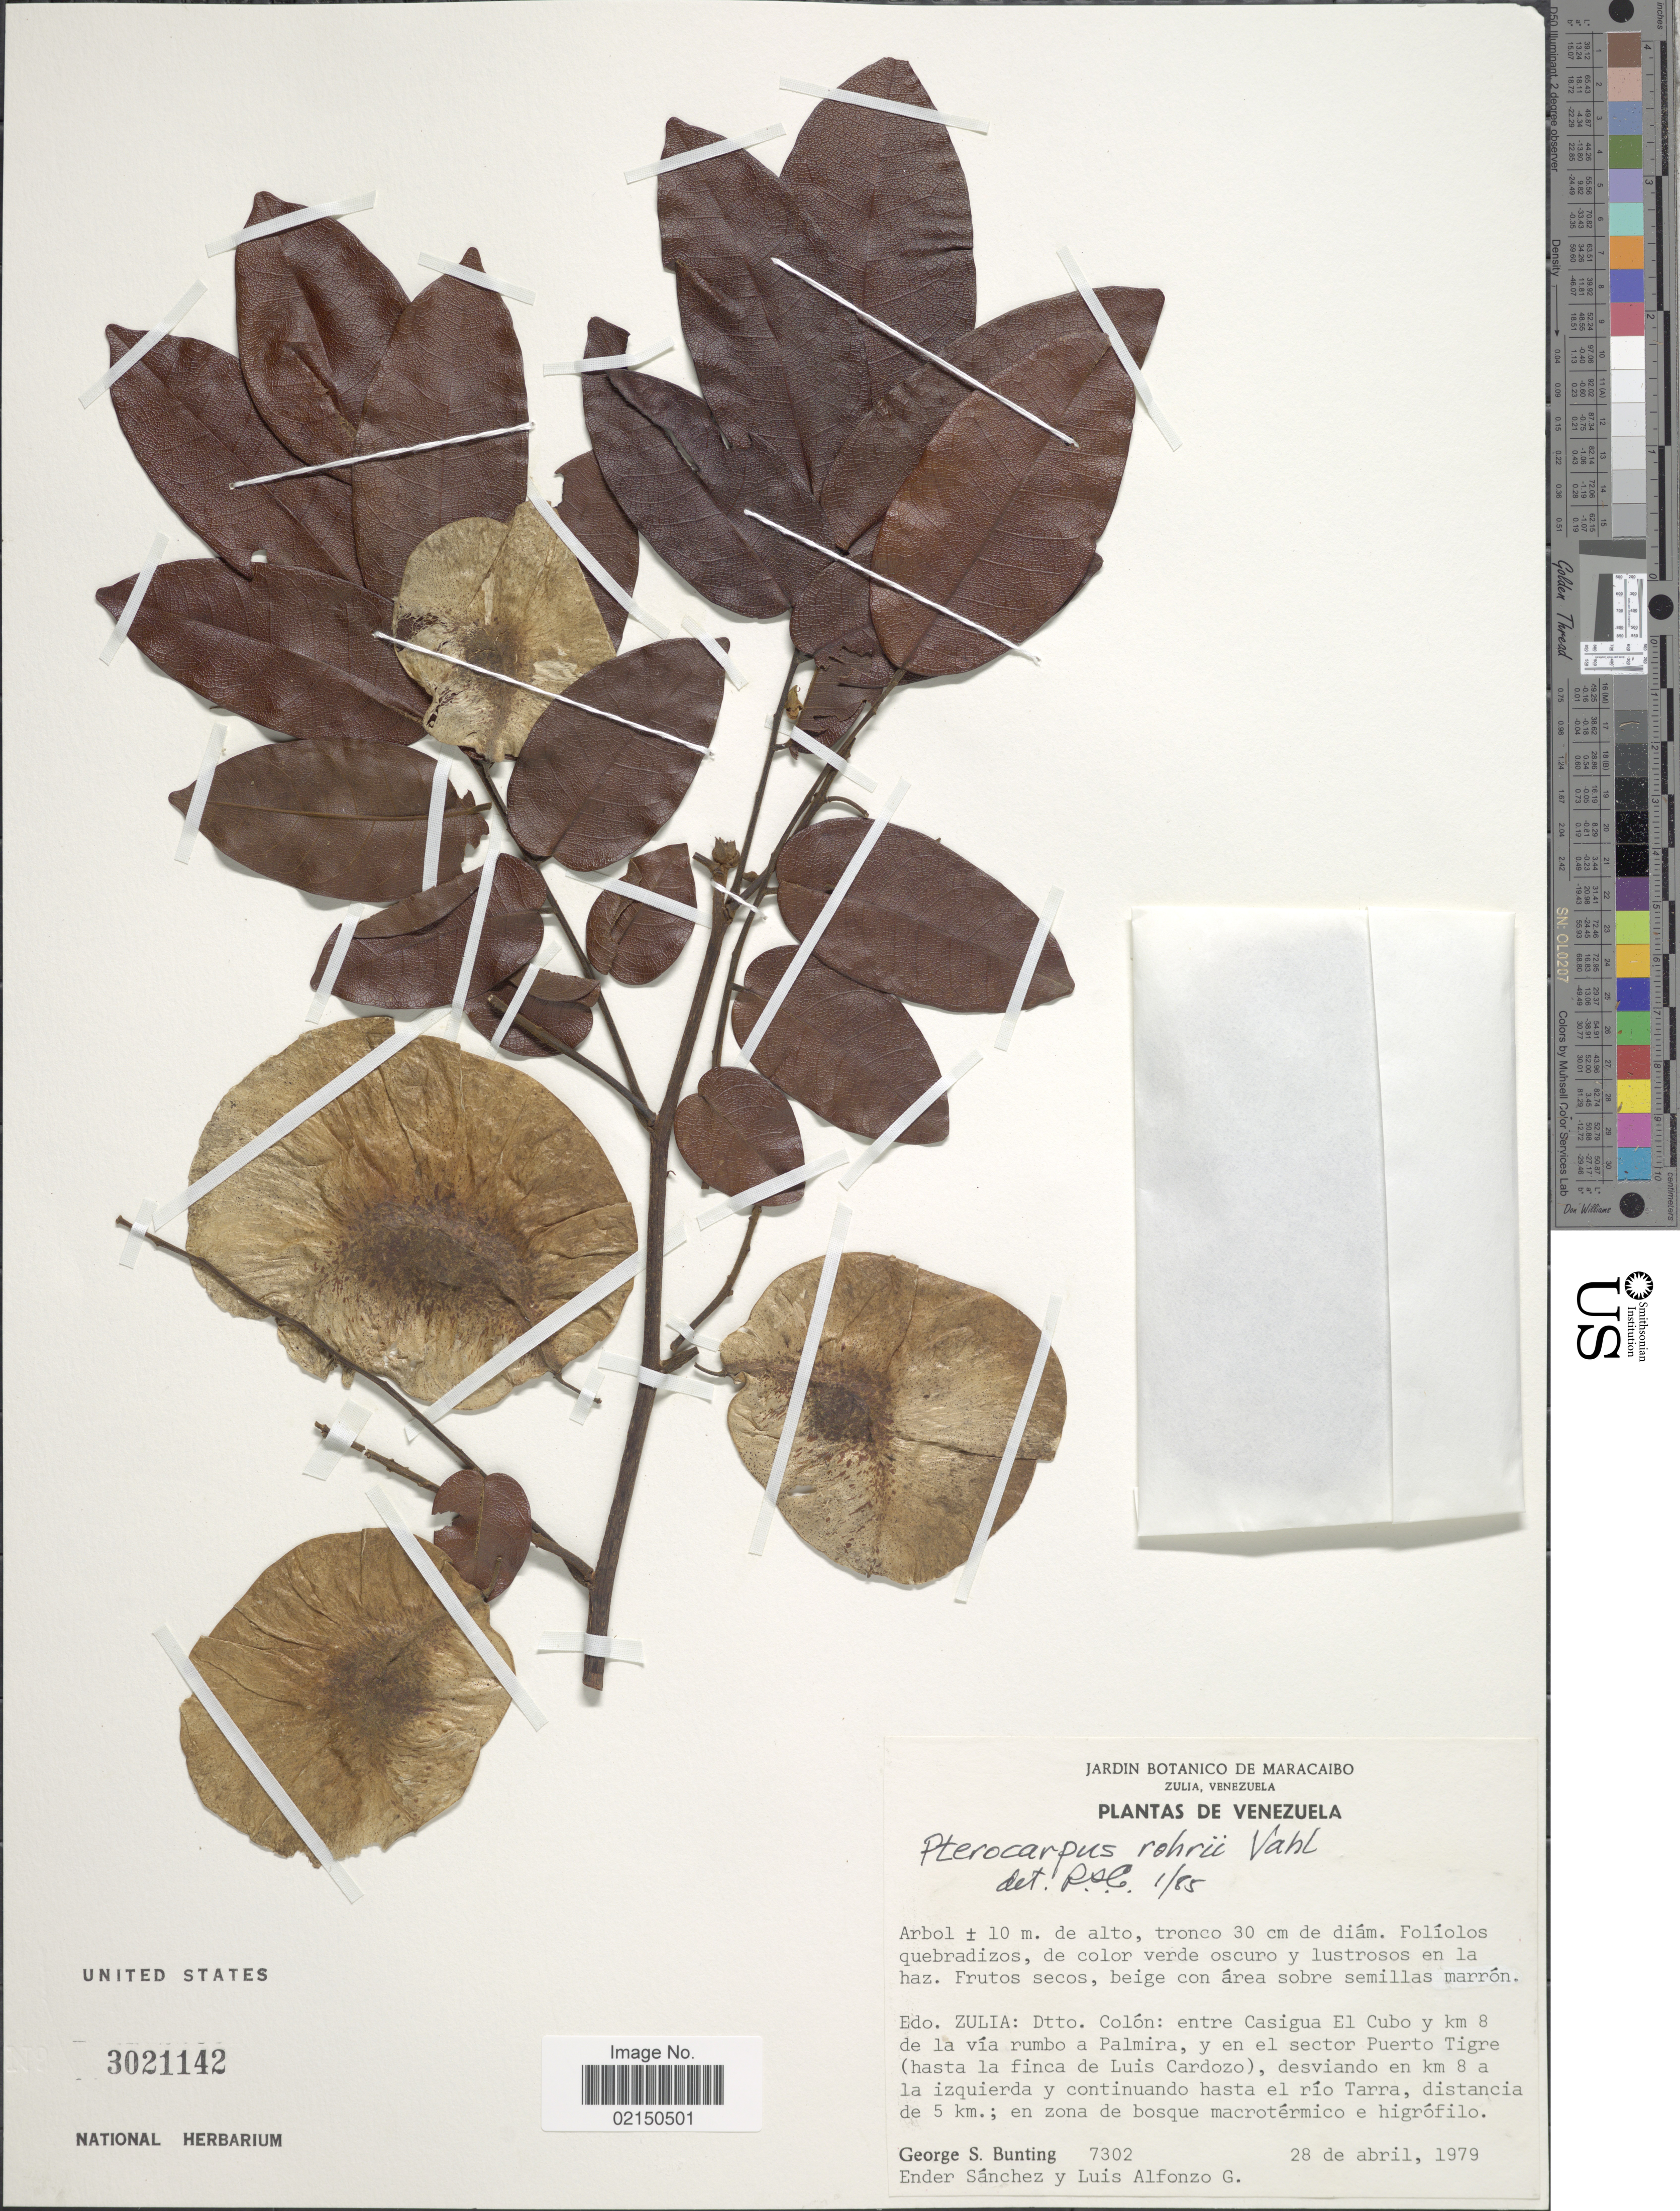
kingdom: Plantae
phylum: Tracheophyta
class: Magnoliopsida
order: Fabales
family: Fabaceae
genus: Pterocarpus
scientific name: Pterocarpus rohrii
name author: Vahl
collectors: G. S. Bunting, E. Sánchez & L. Alfonzo G.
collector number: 7302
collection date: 1979-04-28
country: Venezuela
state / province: Zulia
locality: Dtto. Colon: entre Casigua El Cubo y km 8 de la via rumbo a Palmira, y en el sector Puerto Tigre (hasta la finca de Luis Cardozo), desviando en km 8 a la izquierda y continuando hasta el rio Tarra, distancia de 5 km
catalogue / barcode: US 3021142